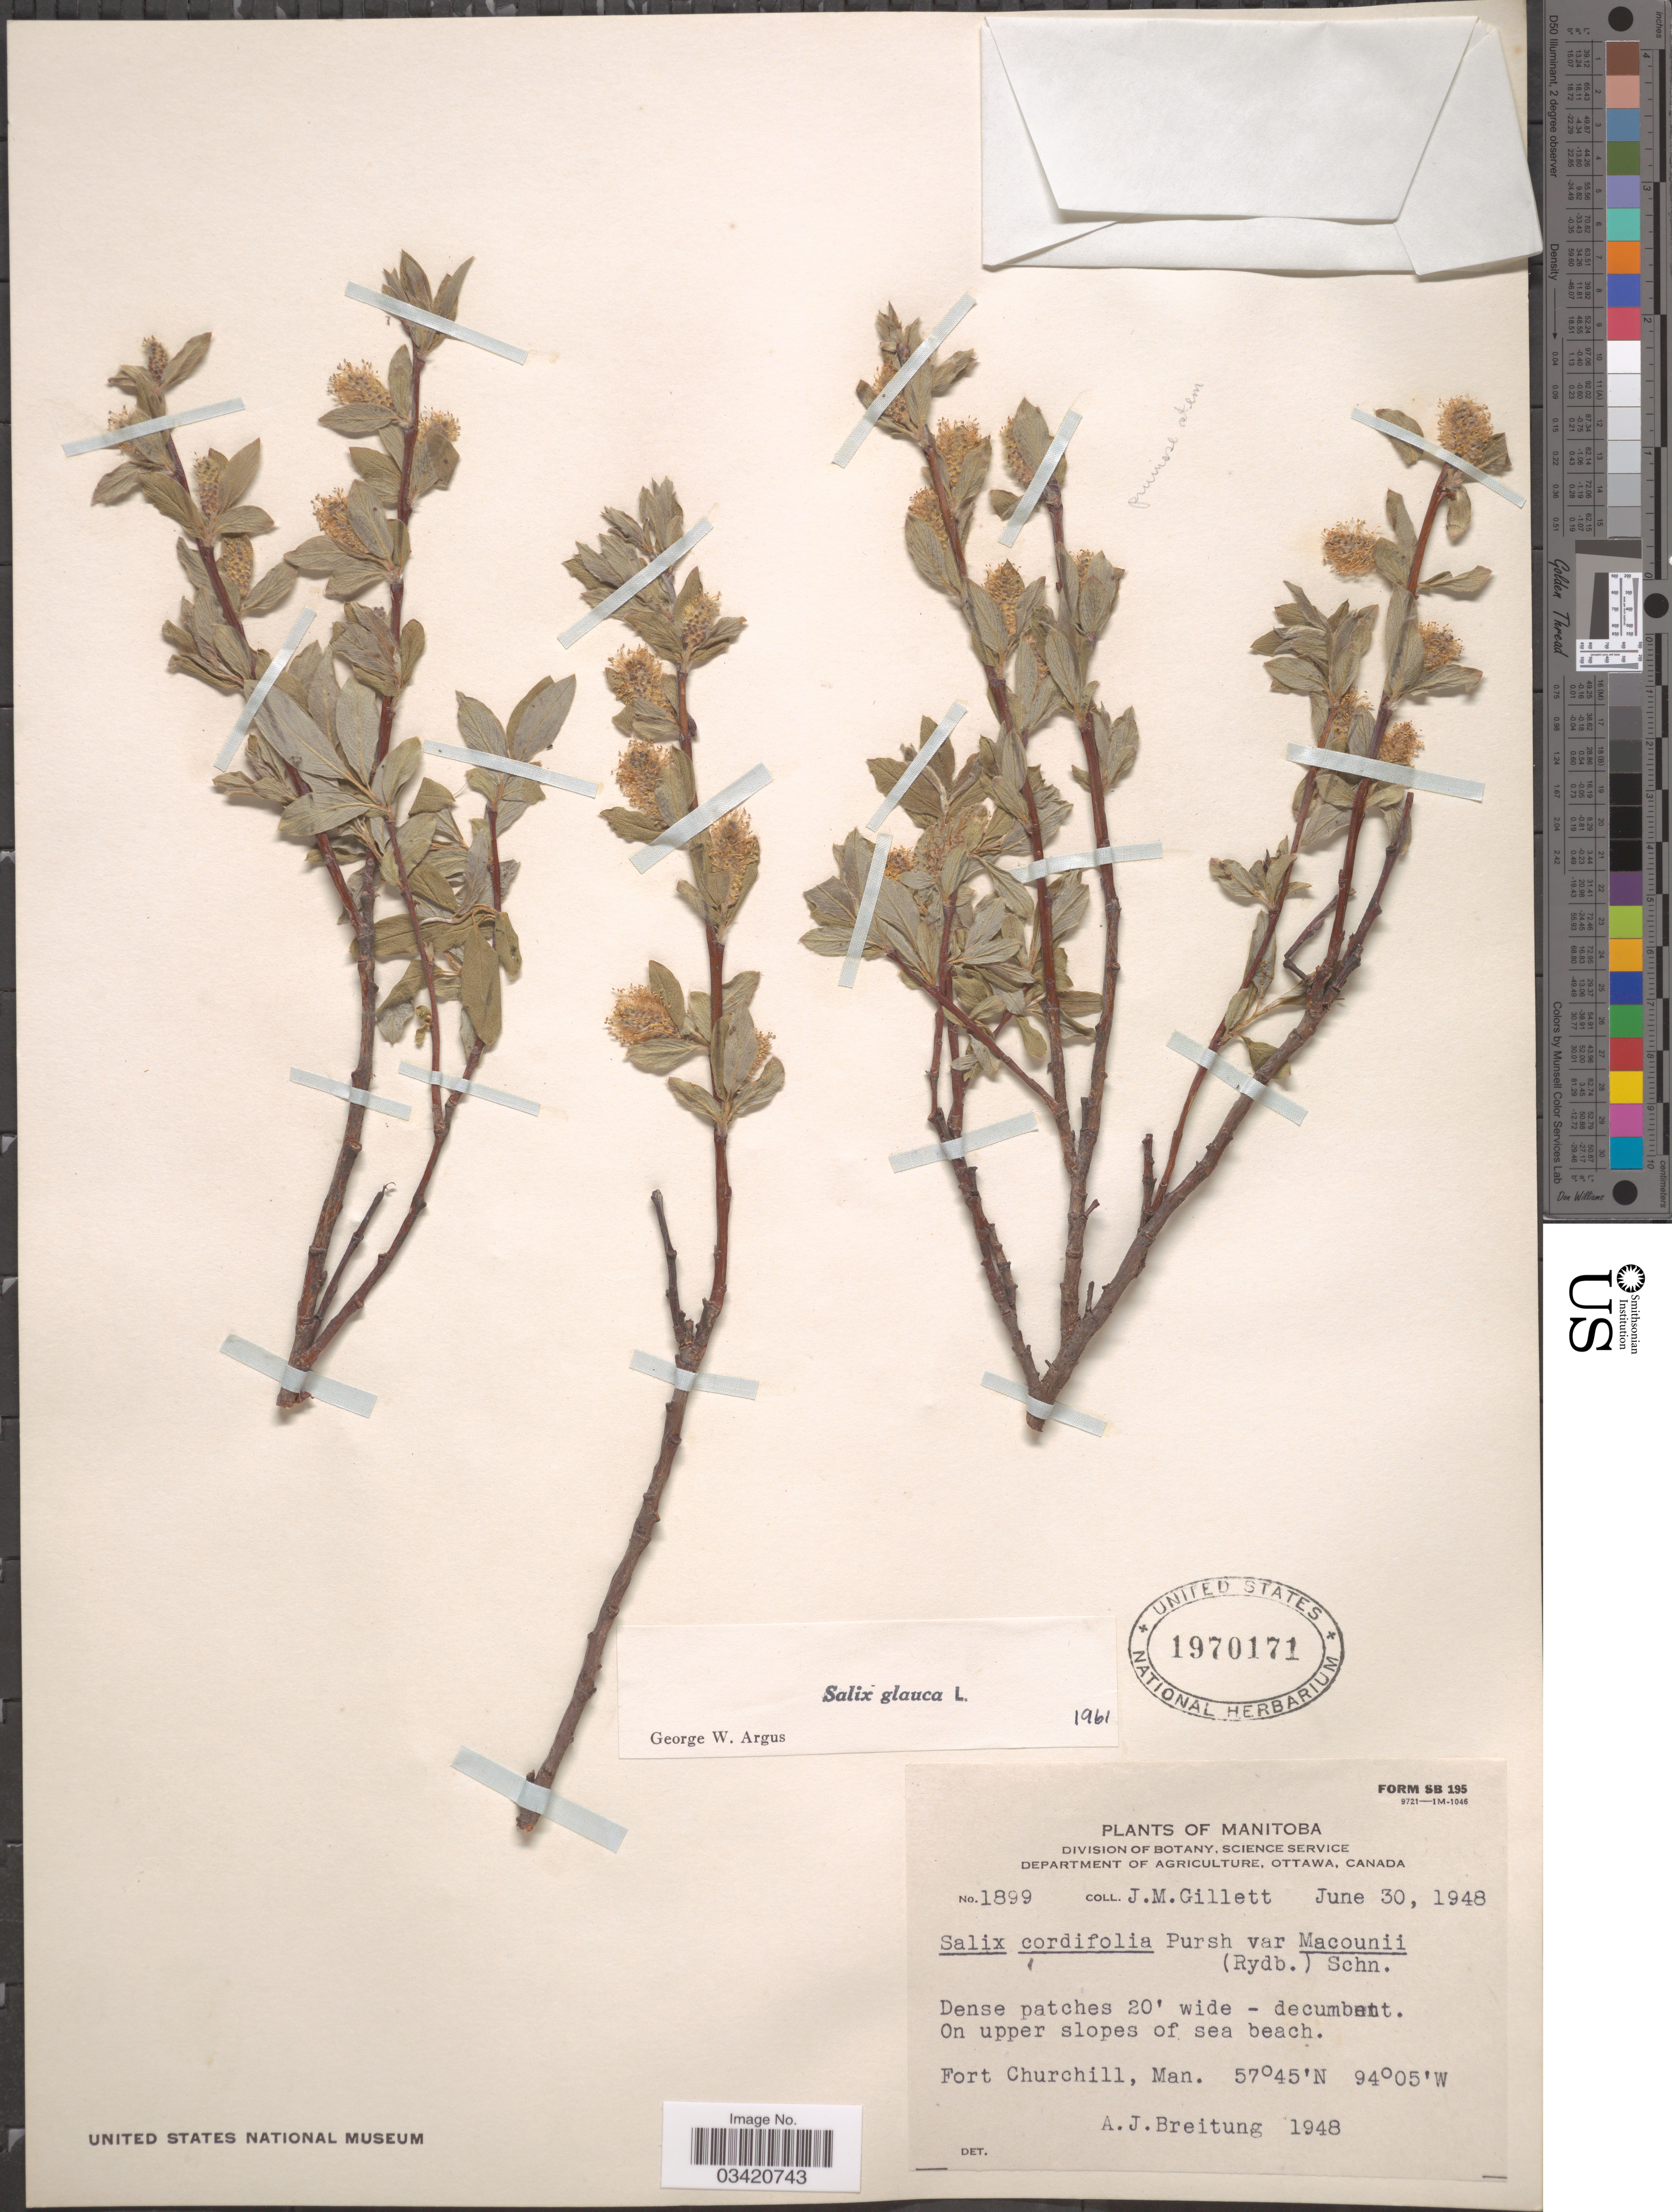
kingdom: Plantae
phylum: Tracheophyta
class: Magnoliopsida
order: Malpighiales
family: Salicaceae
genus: Salix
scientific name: Salix glauca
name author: L.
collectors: J. M. Gillett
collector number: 1899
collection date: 1948-06-30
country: Canada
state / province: Manitoba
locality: On upper slopes of sea beach. Fort Churchill.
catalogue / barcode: US 1970171